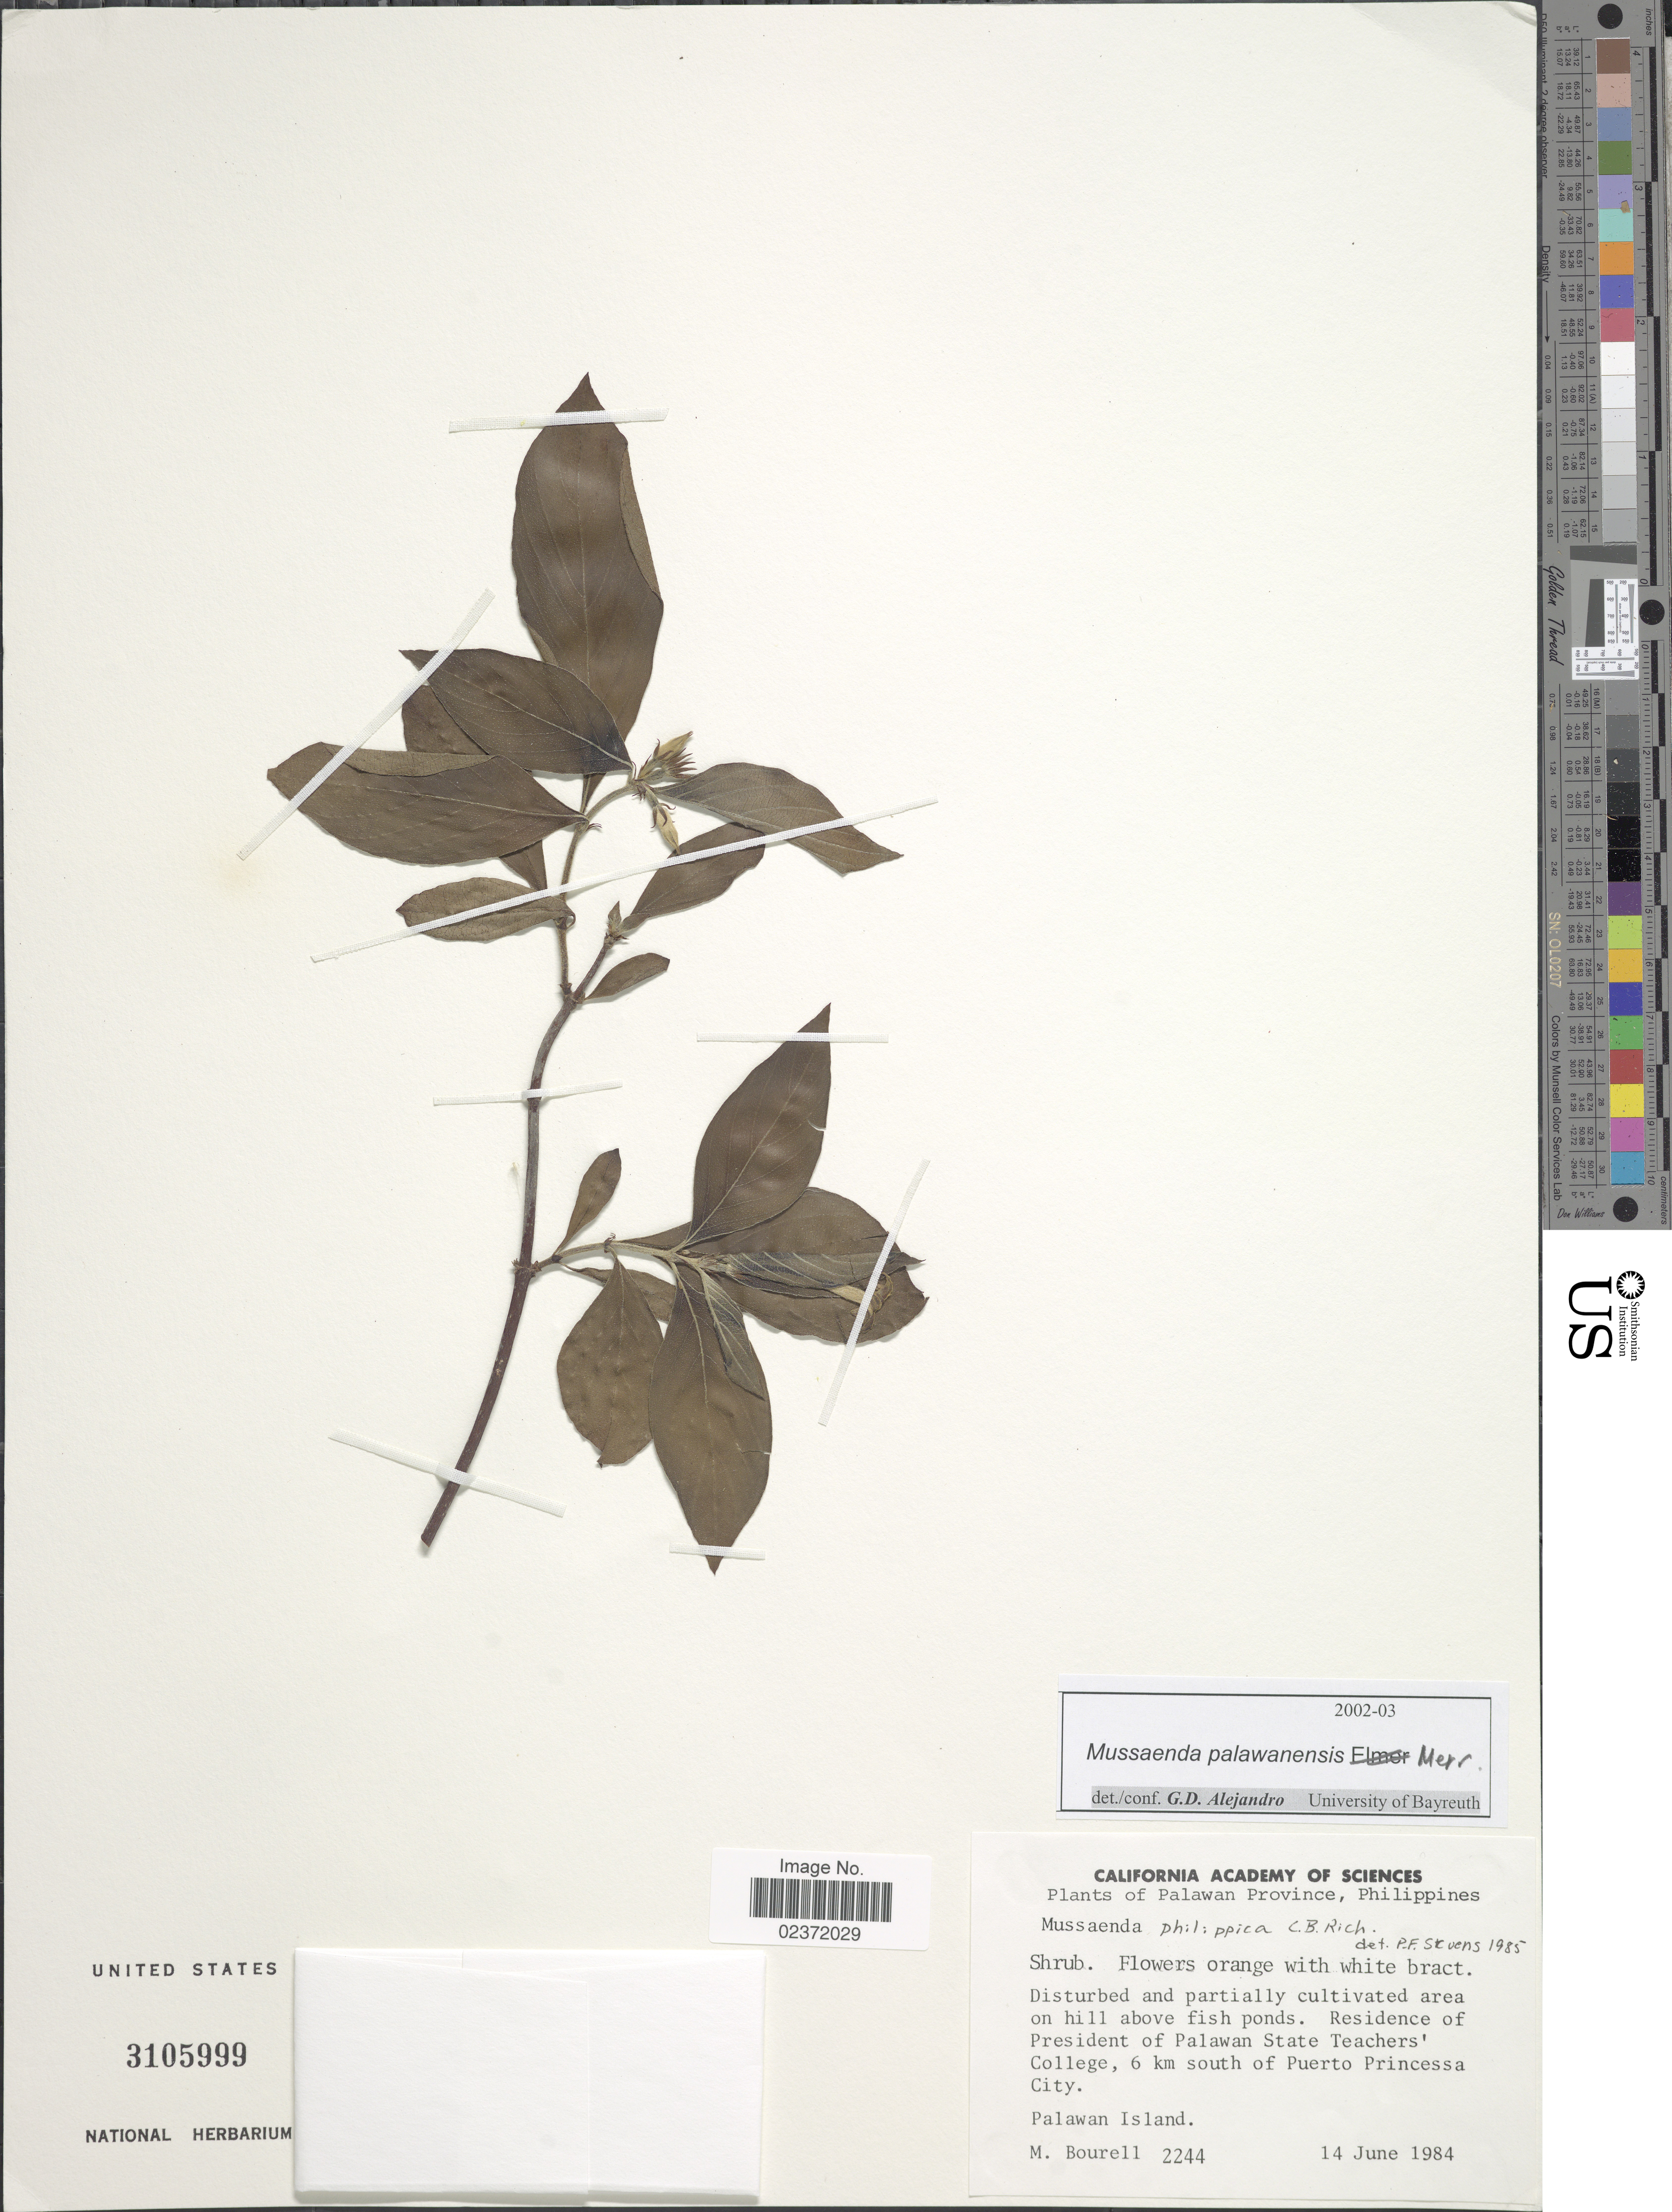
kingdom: Plantae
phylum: Tracheophyta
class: Magnoliopsida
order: Gentianales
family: Rubiaceae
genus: Mussaenda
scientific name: Mussaenda palawanensis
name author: Merr.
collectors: M. Bourell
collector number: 2244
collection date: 1984-06-14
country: Philippines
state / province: Mimaropa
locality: Palawan Province, Residence of President of Palawan State Teachers College, 6 km south of Puerto Princessa City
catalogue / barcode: US 3105999